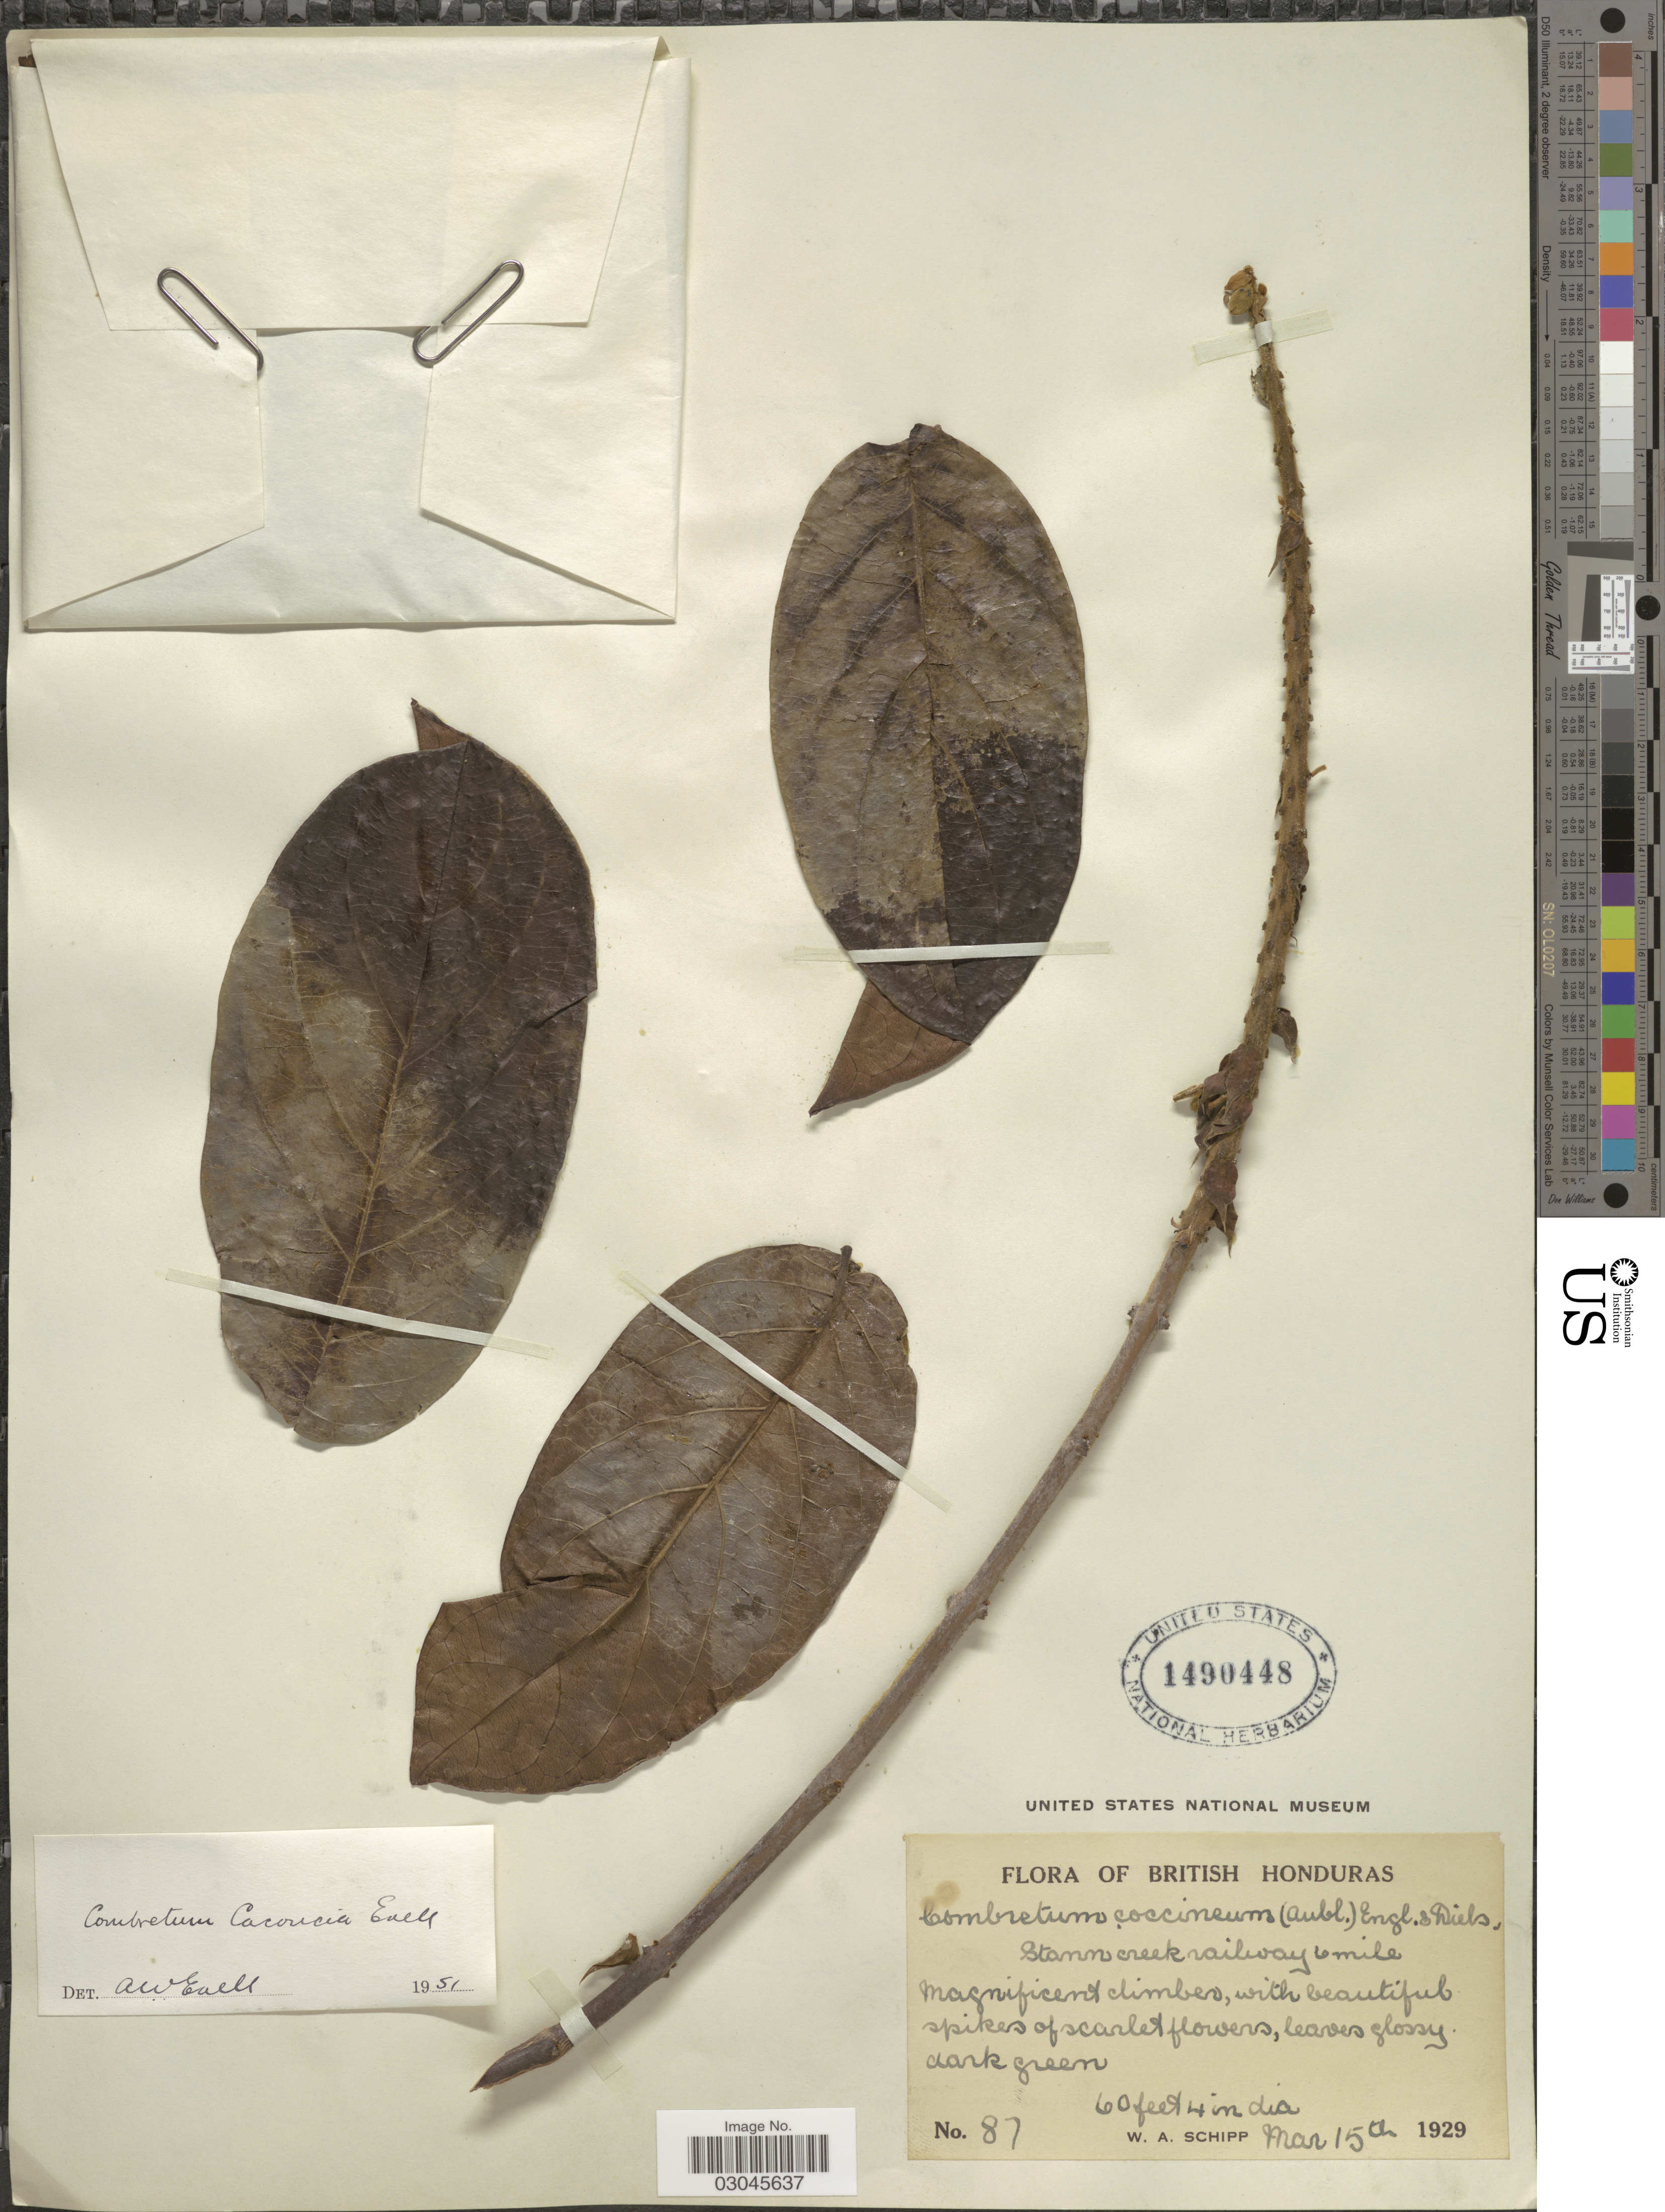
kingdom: Plantae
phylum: Tracheophyta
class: Magnoliopsida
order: Myrtales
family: Combretaceae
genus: Combretum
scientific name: Combretum cacoucia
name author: Exell ex Sandwith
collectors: W. Schipp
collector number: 87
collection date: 1929-03-15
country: Belize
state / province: Stann Creek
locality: British Honduras. Stann Creek railway 6 mile.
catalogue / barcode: US 1490448